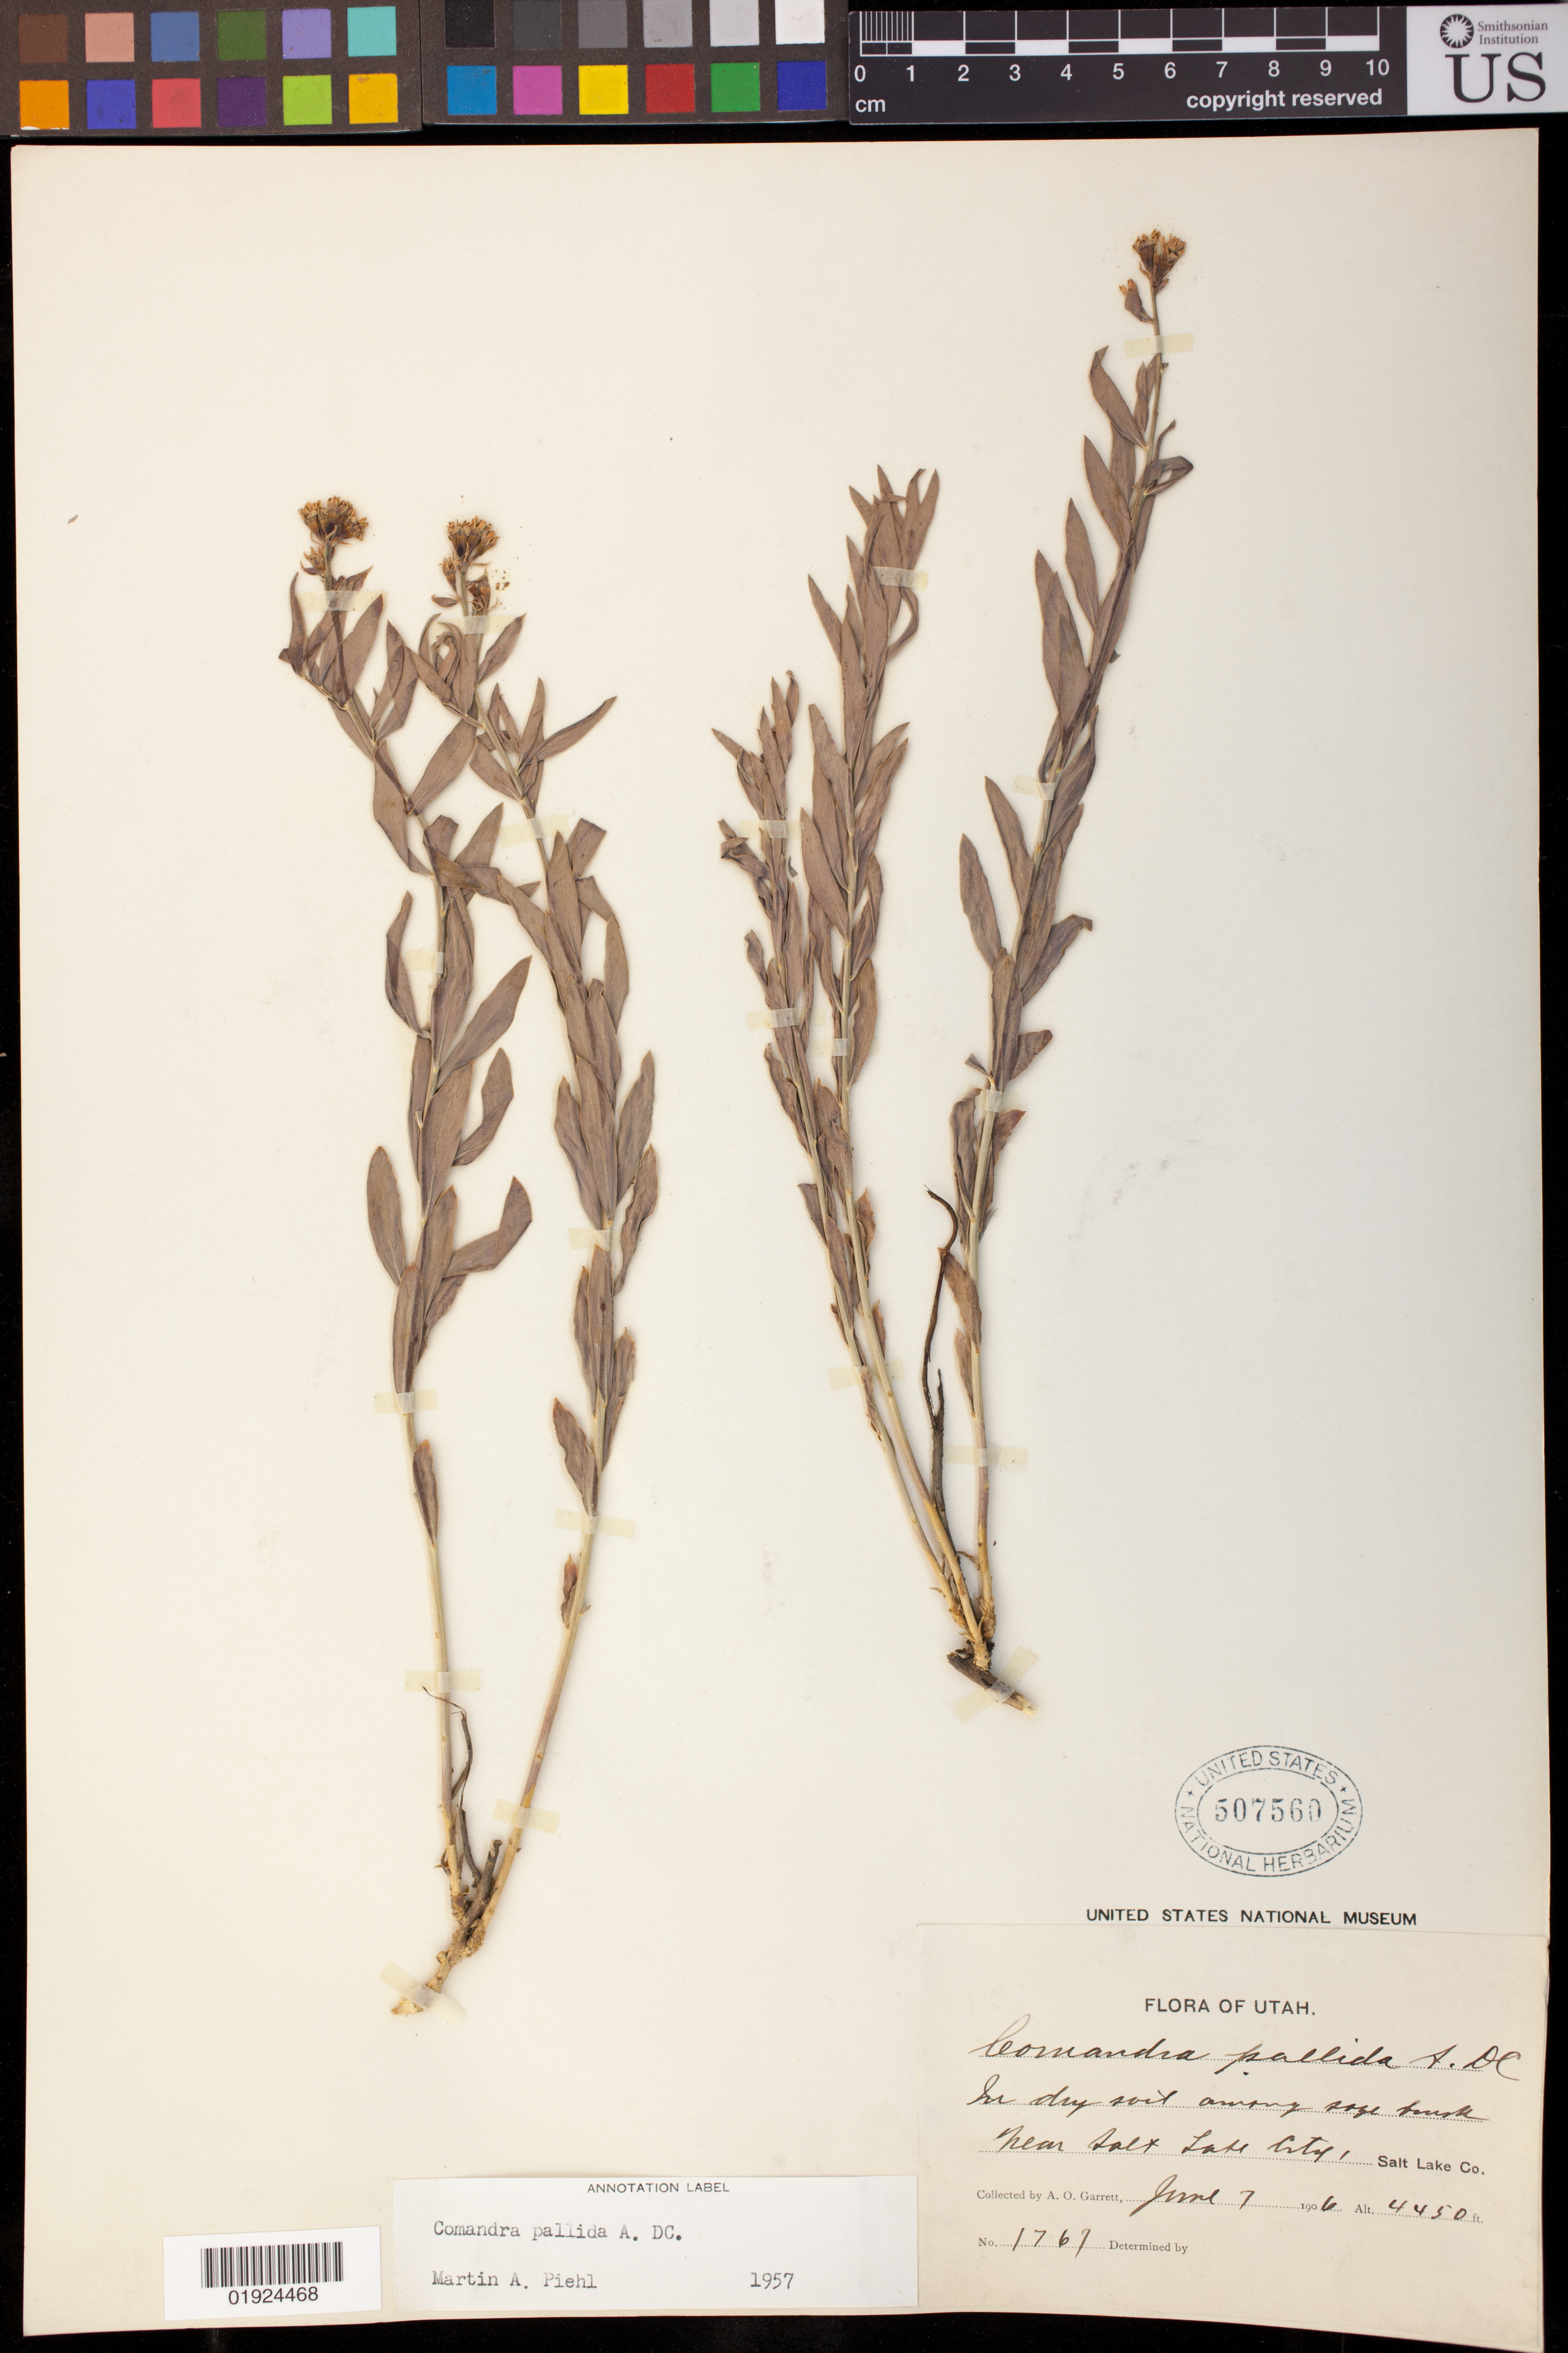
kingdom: Plantae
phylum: Tracheophyta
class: Magnoliopsida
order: Santalales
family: Comandraceae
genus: Comandra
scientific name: Comandra pallida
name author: A. DC.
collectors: A. O. Garrett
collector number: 1767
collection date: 1906-06-07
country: United States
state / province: Utah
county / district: Salt Lake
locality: Near Salt Lake City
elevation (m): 1356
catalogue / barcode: US 507560